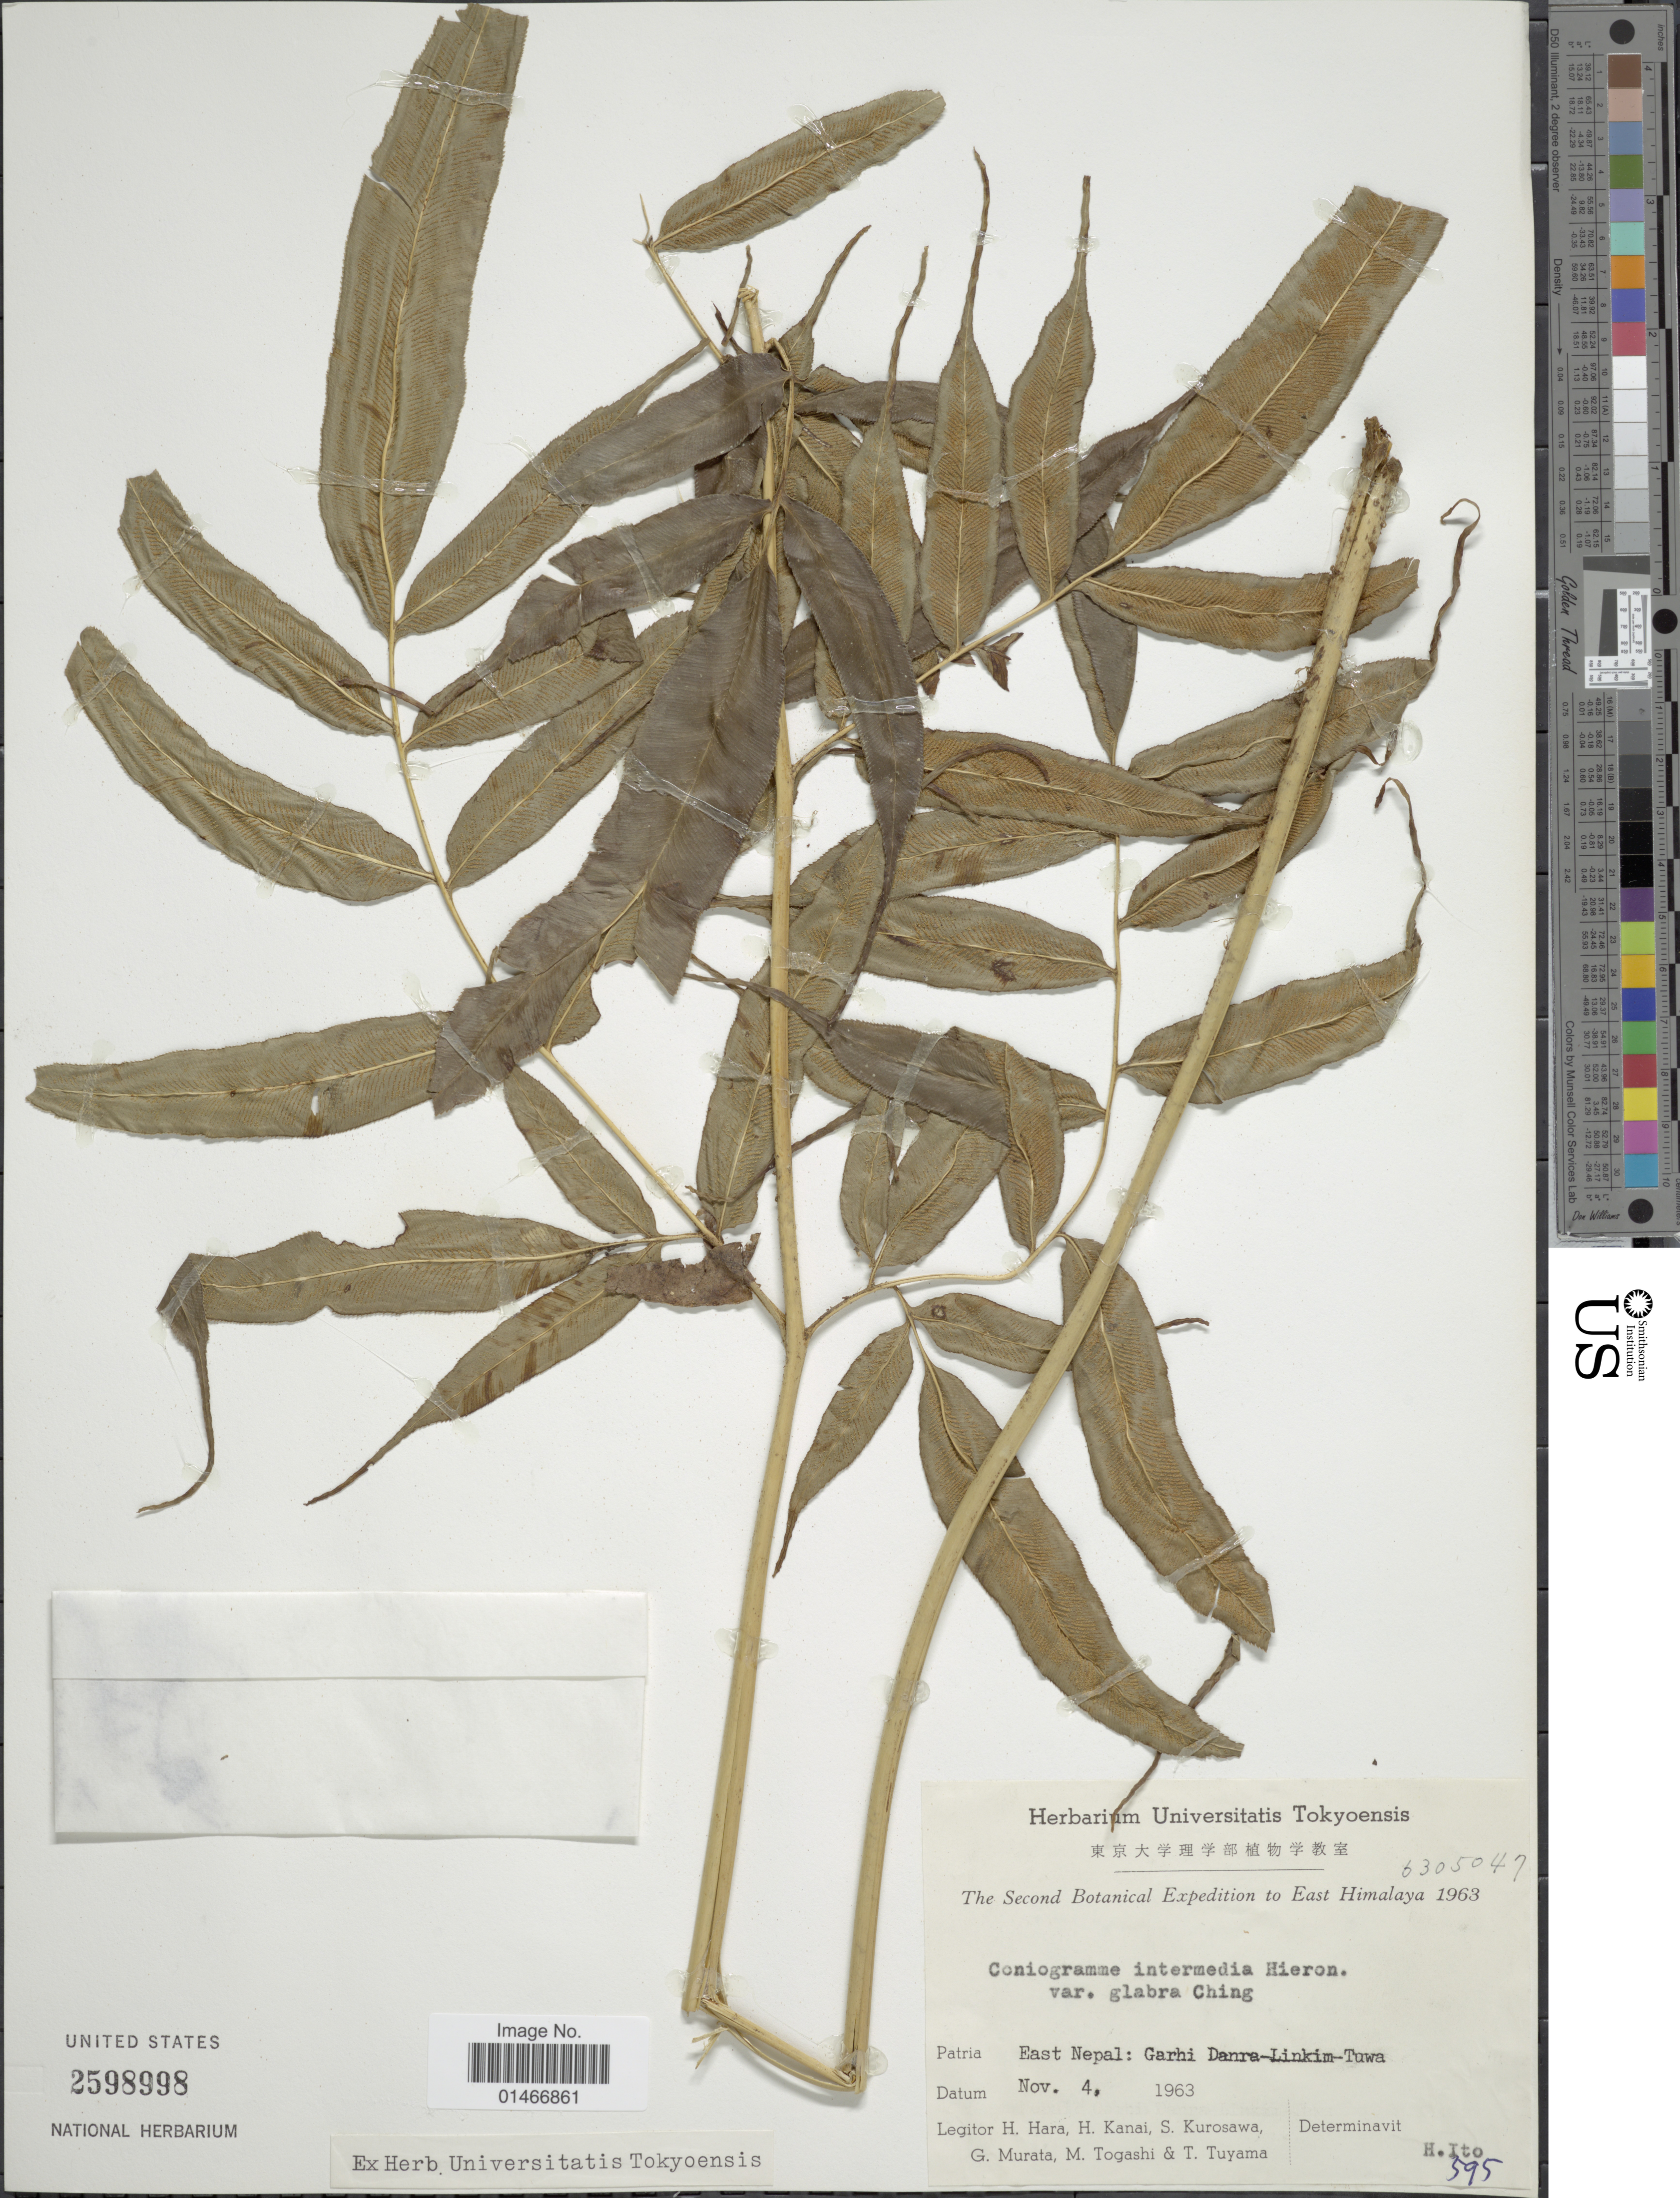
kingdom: Plantae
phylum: Tracheophyta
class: Polypodiopsida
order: Polypodiales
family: Pteridaceae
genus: Coniogramme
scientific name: Coniogramme intermedia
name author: Hieron.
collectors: H. Hara, H. Kanai, S. Kurosawa, G. Murata & et al.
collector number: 6305047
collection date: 1963-11-04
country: Nepal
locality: East Nepal: Garhi Danra-Linkim-Tuwa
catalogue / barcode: US 2598998